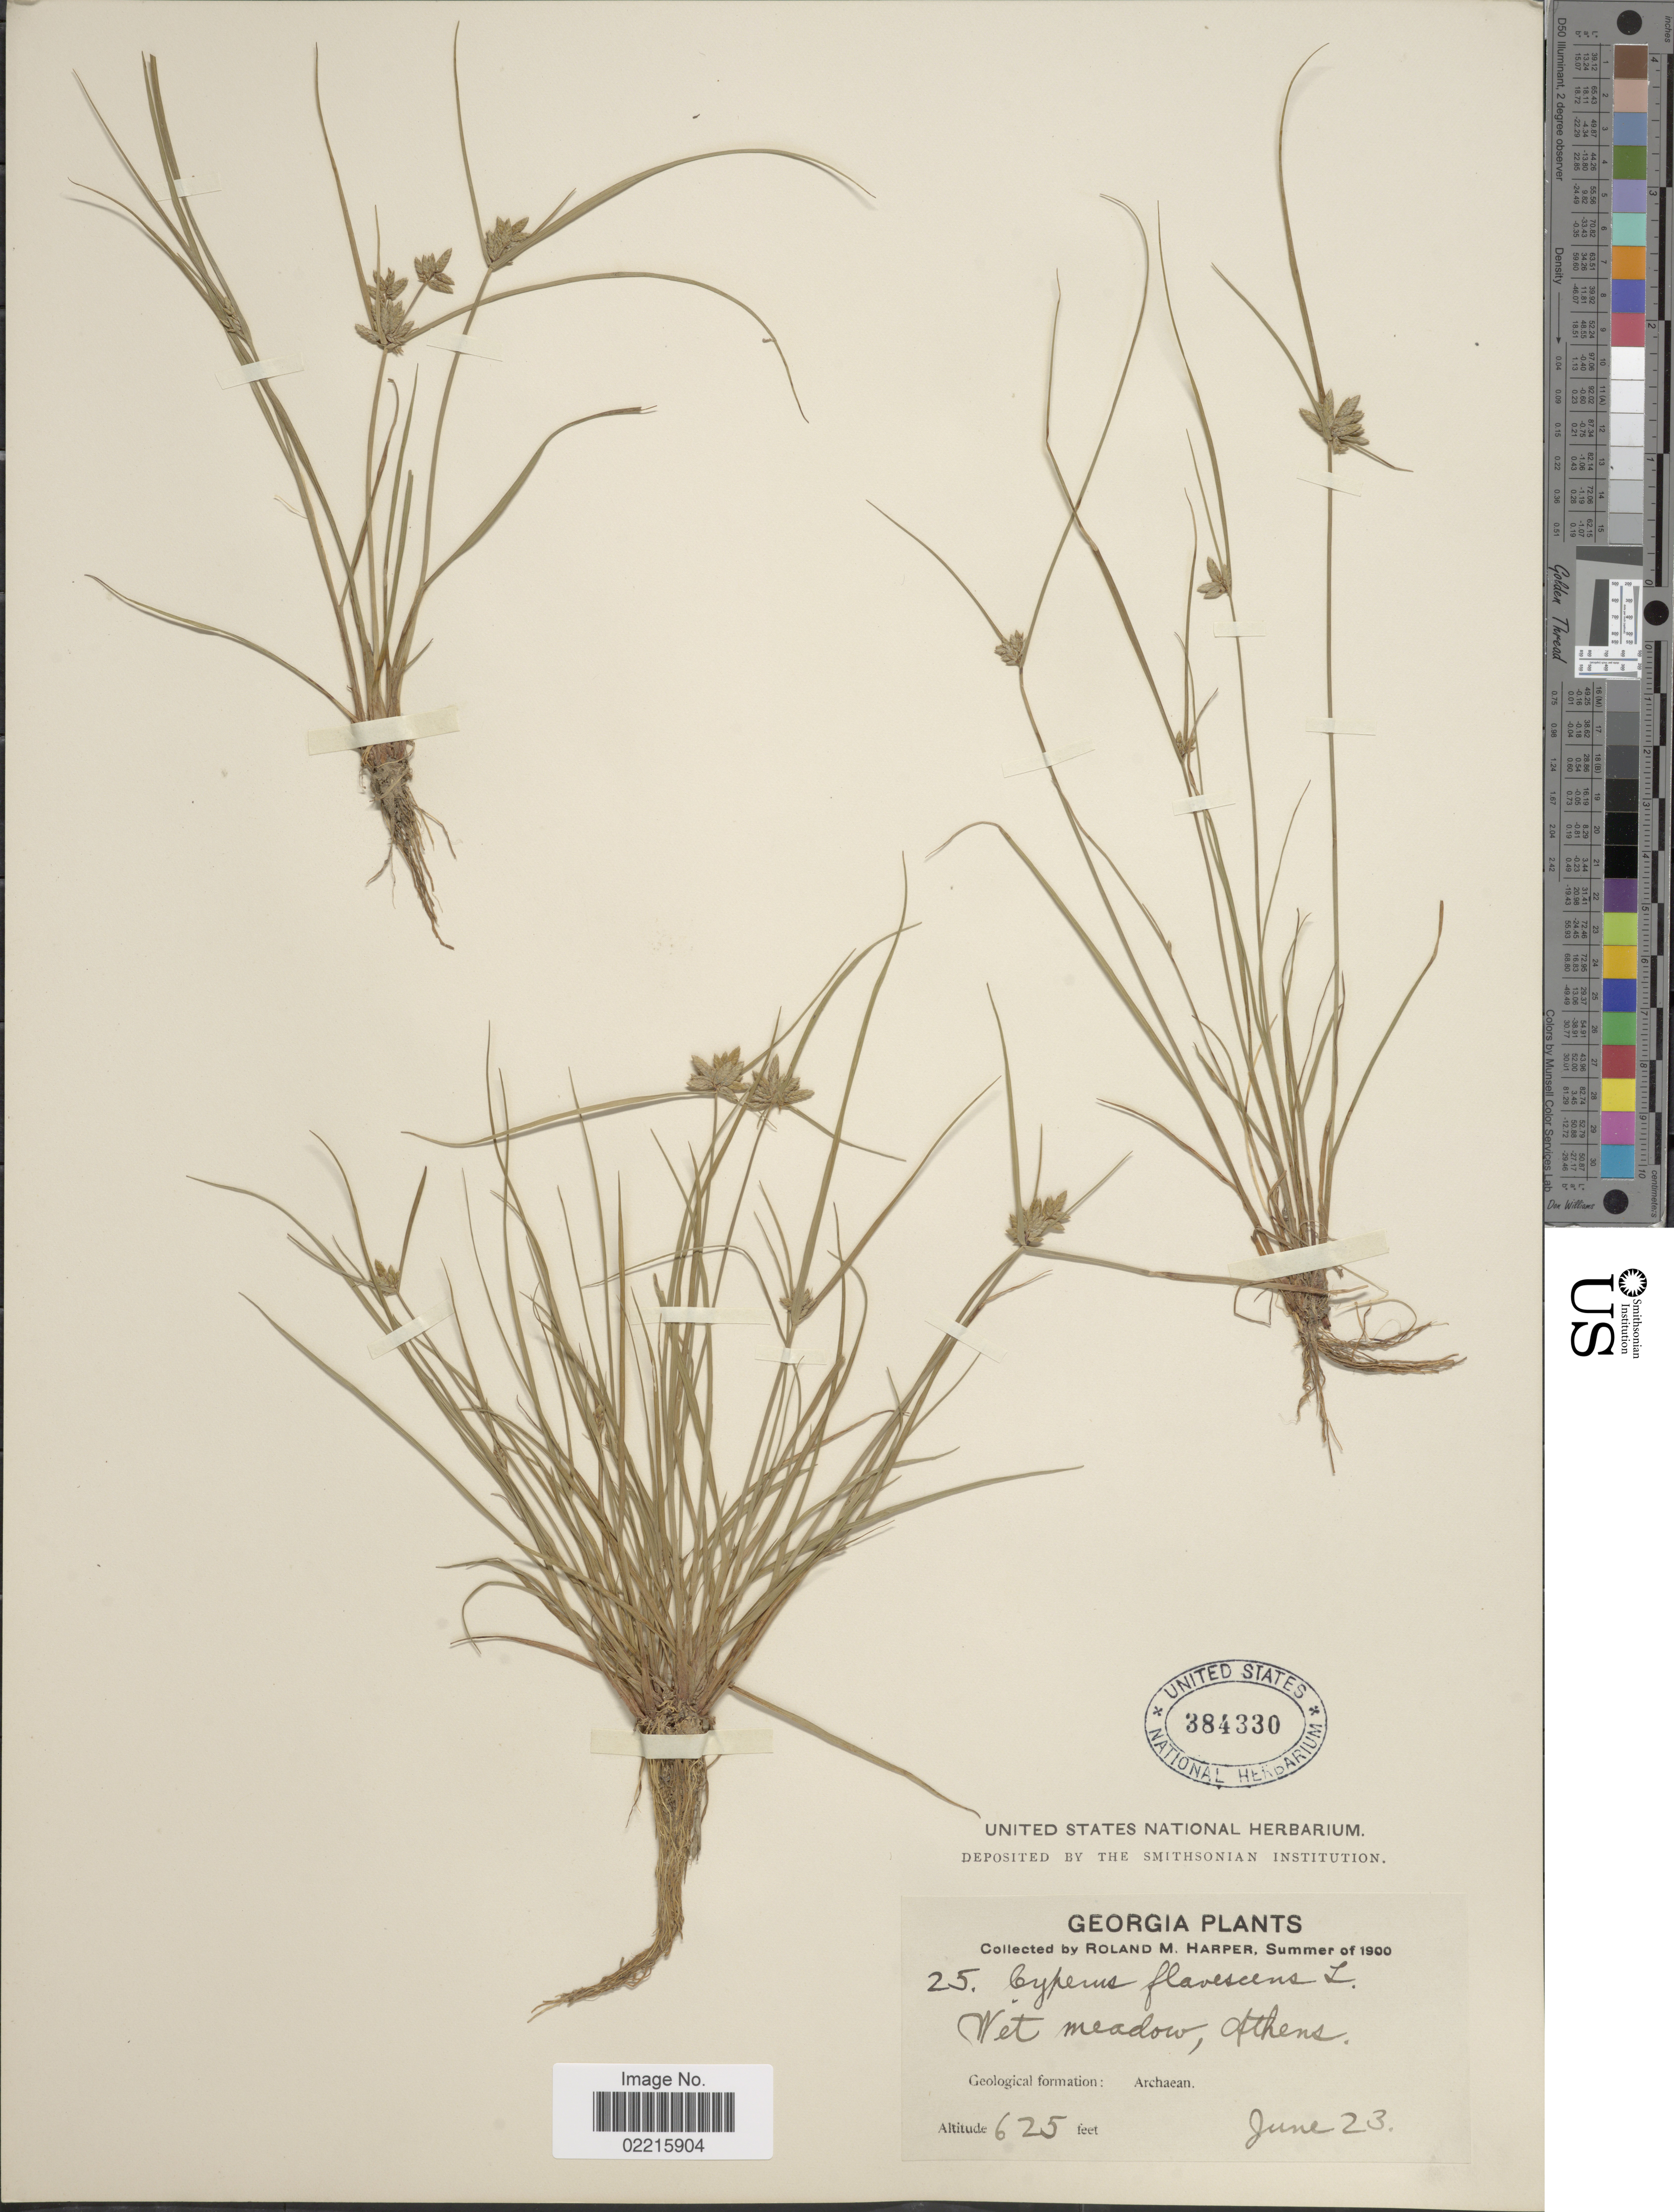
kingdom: Plantae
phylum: Tracheophyta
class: Liliopsida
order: Poales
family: Cyperaceae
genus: Cyperus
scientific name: Cyperus flavescens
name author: L.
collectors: R. M. Harper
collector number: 25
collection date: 1900-06-23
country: United States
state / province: Georgia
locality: Wet meadow, Athens. Geological formation: Archaean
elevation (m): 190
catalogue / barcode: US 384330